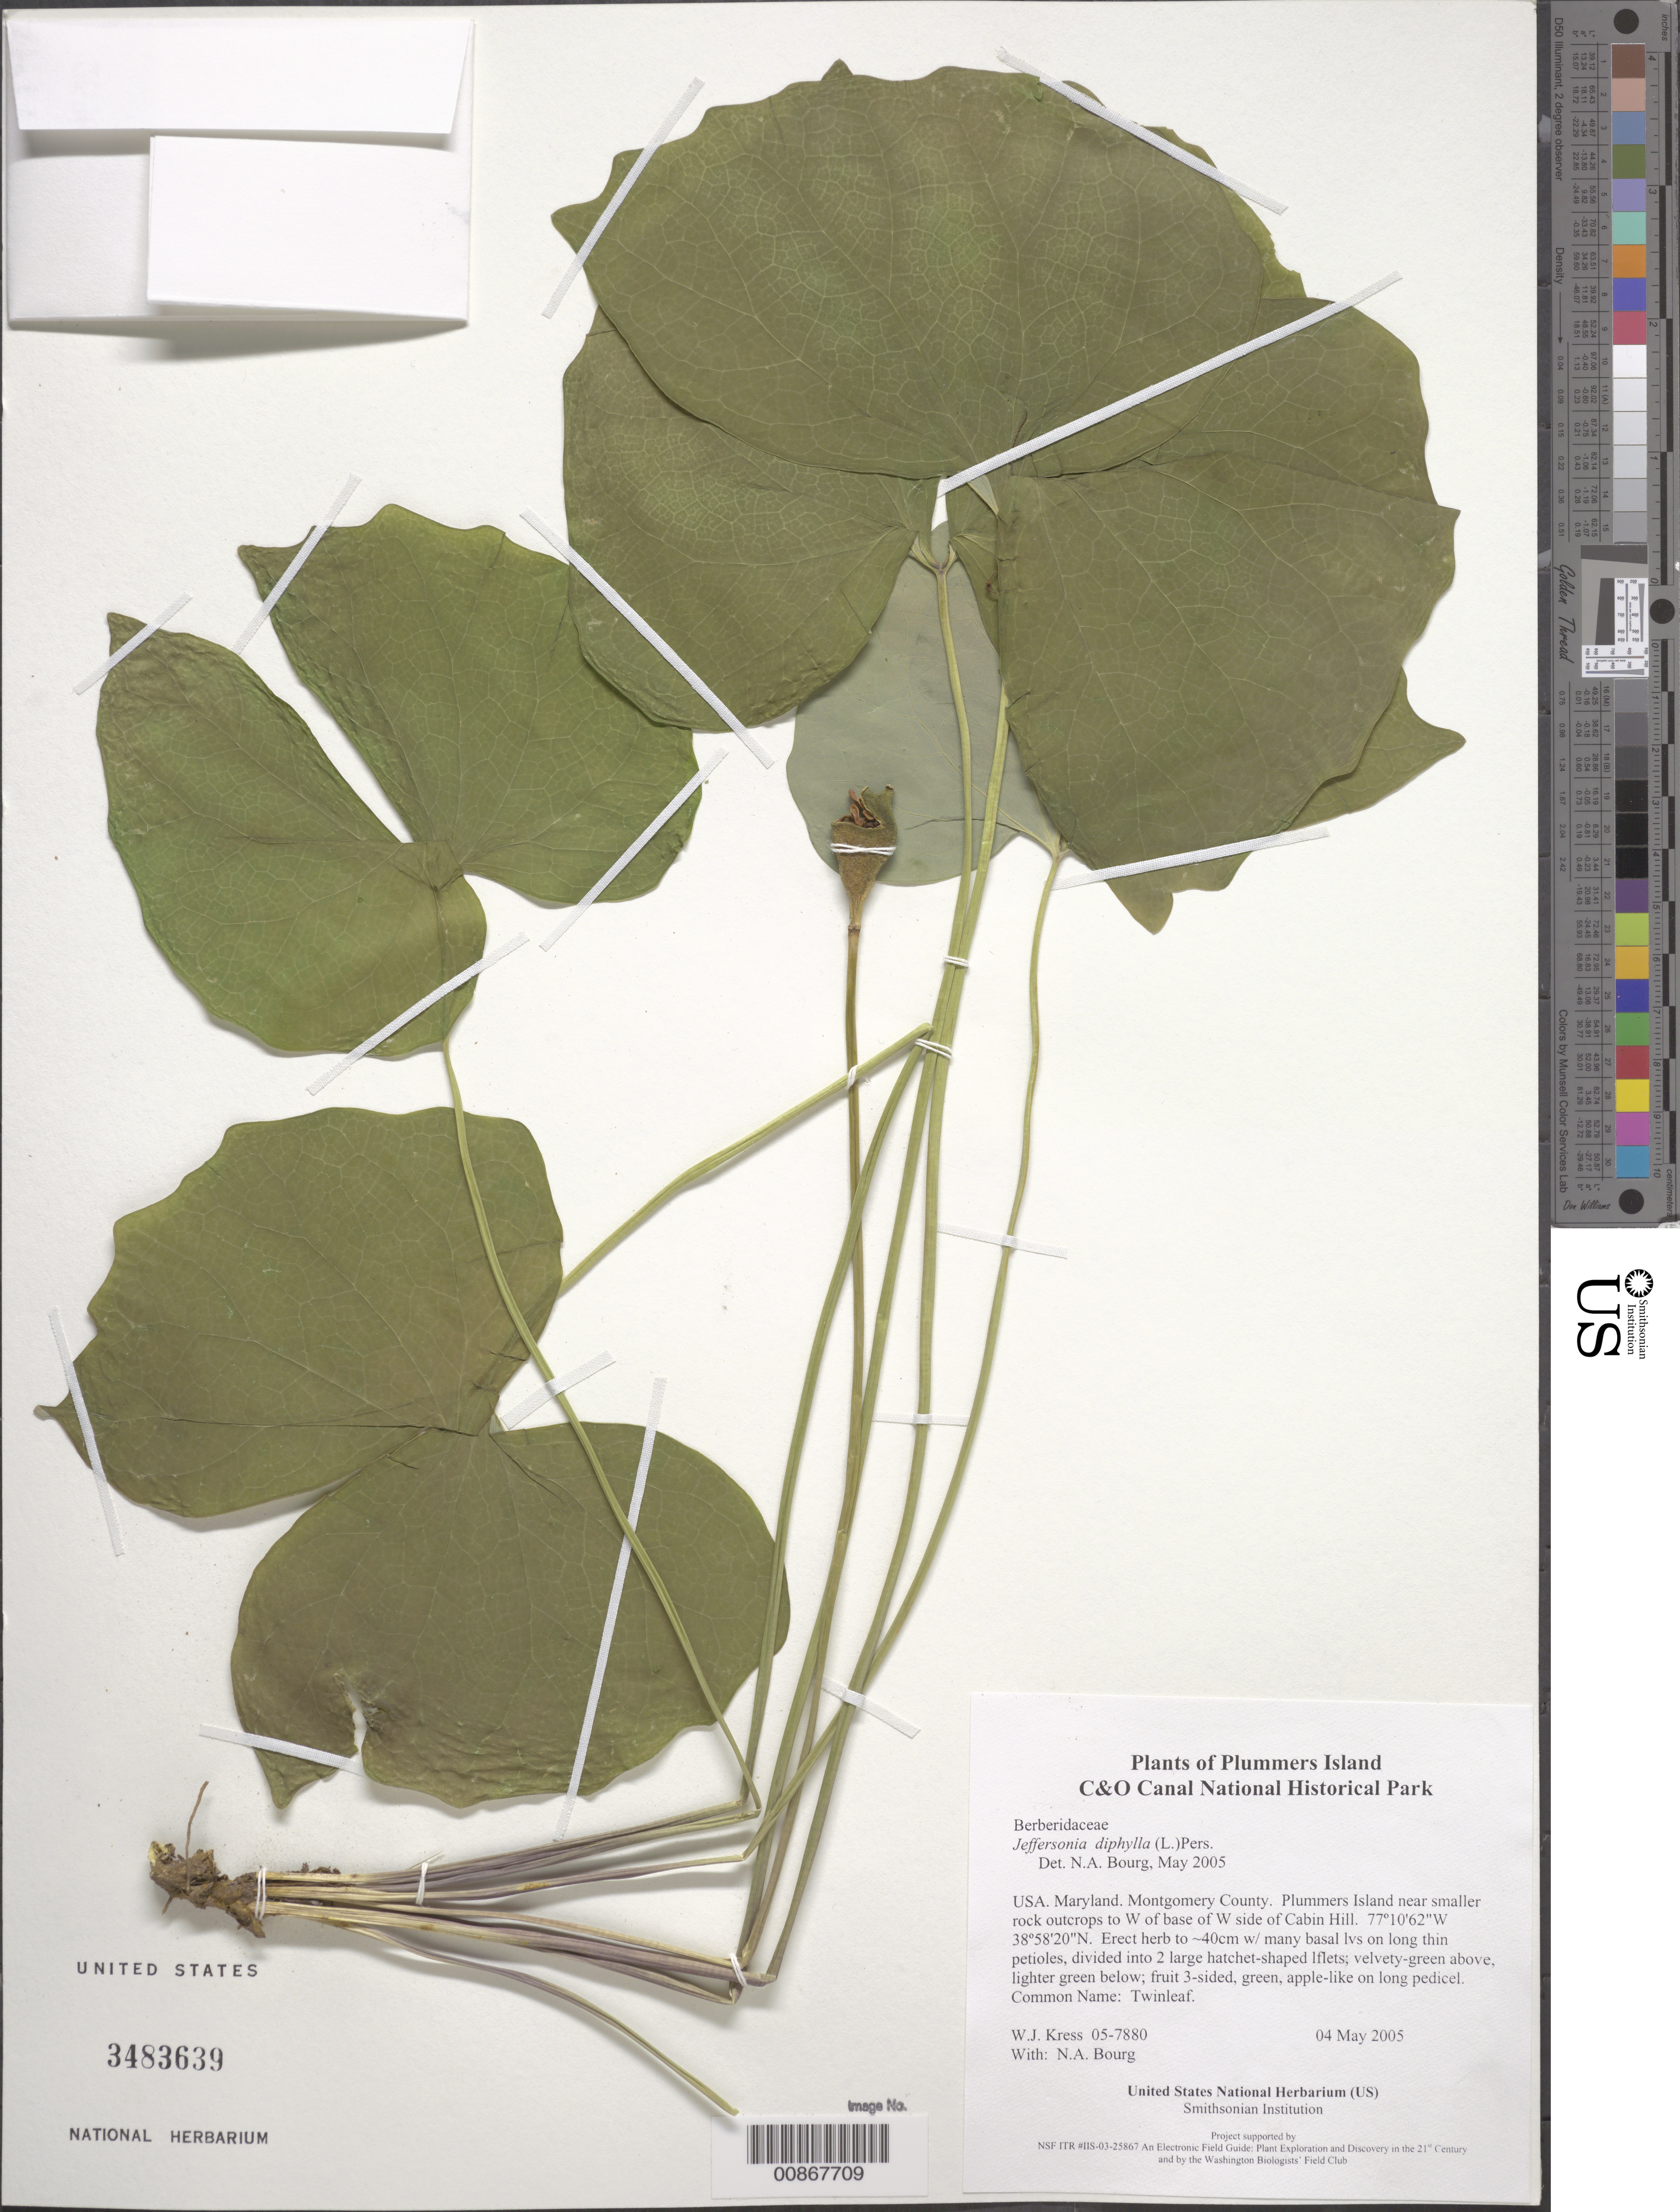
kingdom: Plantae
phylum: Tracheophyta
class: Magnoliopsida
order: Ranunculales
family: Berberidaceae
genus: Jeffersonia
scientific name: Jeffersonia diphylla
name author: (L.) Pers.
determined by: Bourg, N. A.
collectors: W. J. Kress & N. A. Bourg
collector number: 05-7880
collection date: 2005-05-04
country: United States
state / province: Maryland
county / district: Montgomery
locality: Chesapeake and Ohio Canal National Historical Park, Plummers Island near smaller rock outcrops to W of base of W side of Cabin Hill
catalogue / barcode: US 3483639